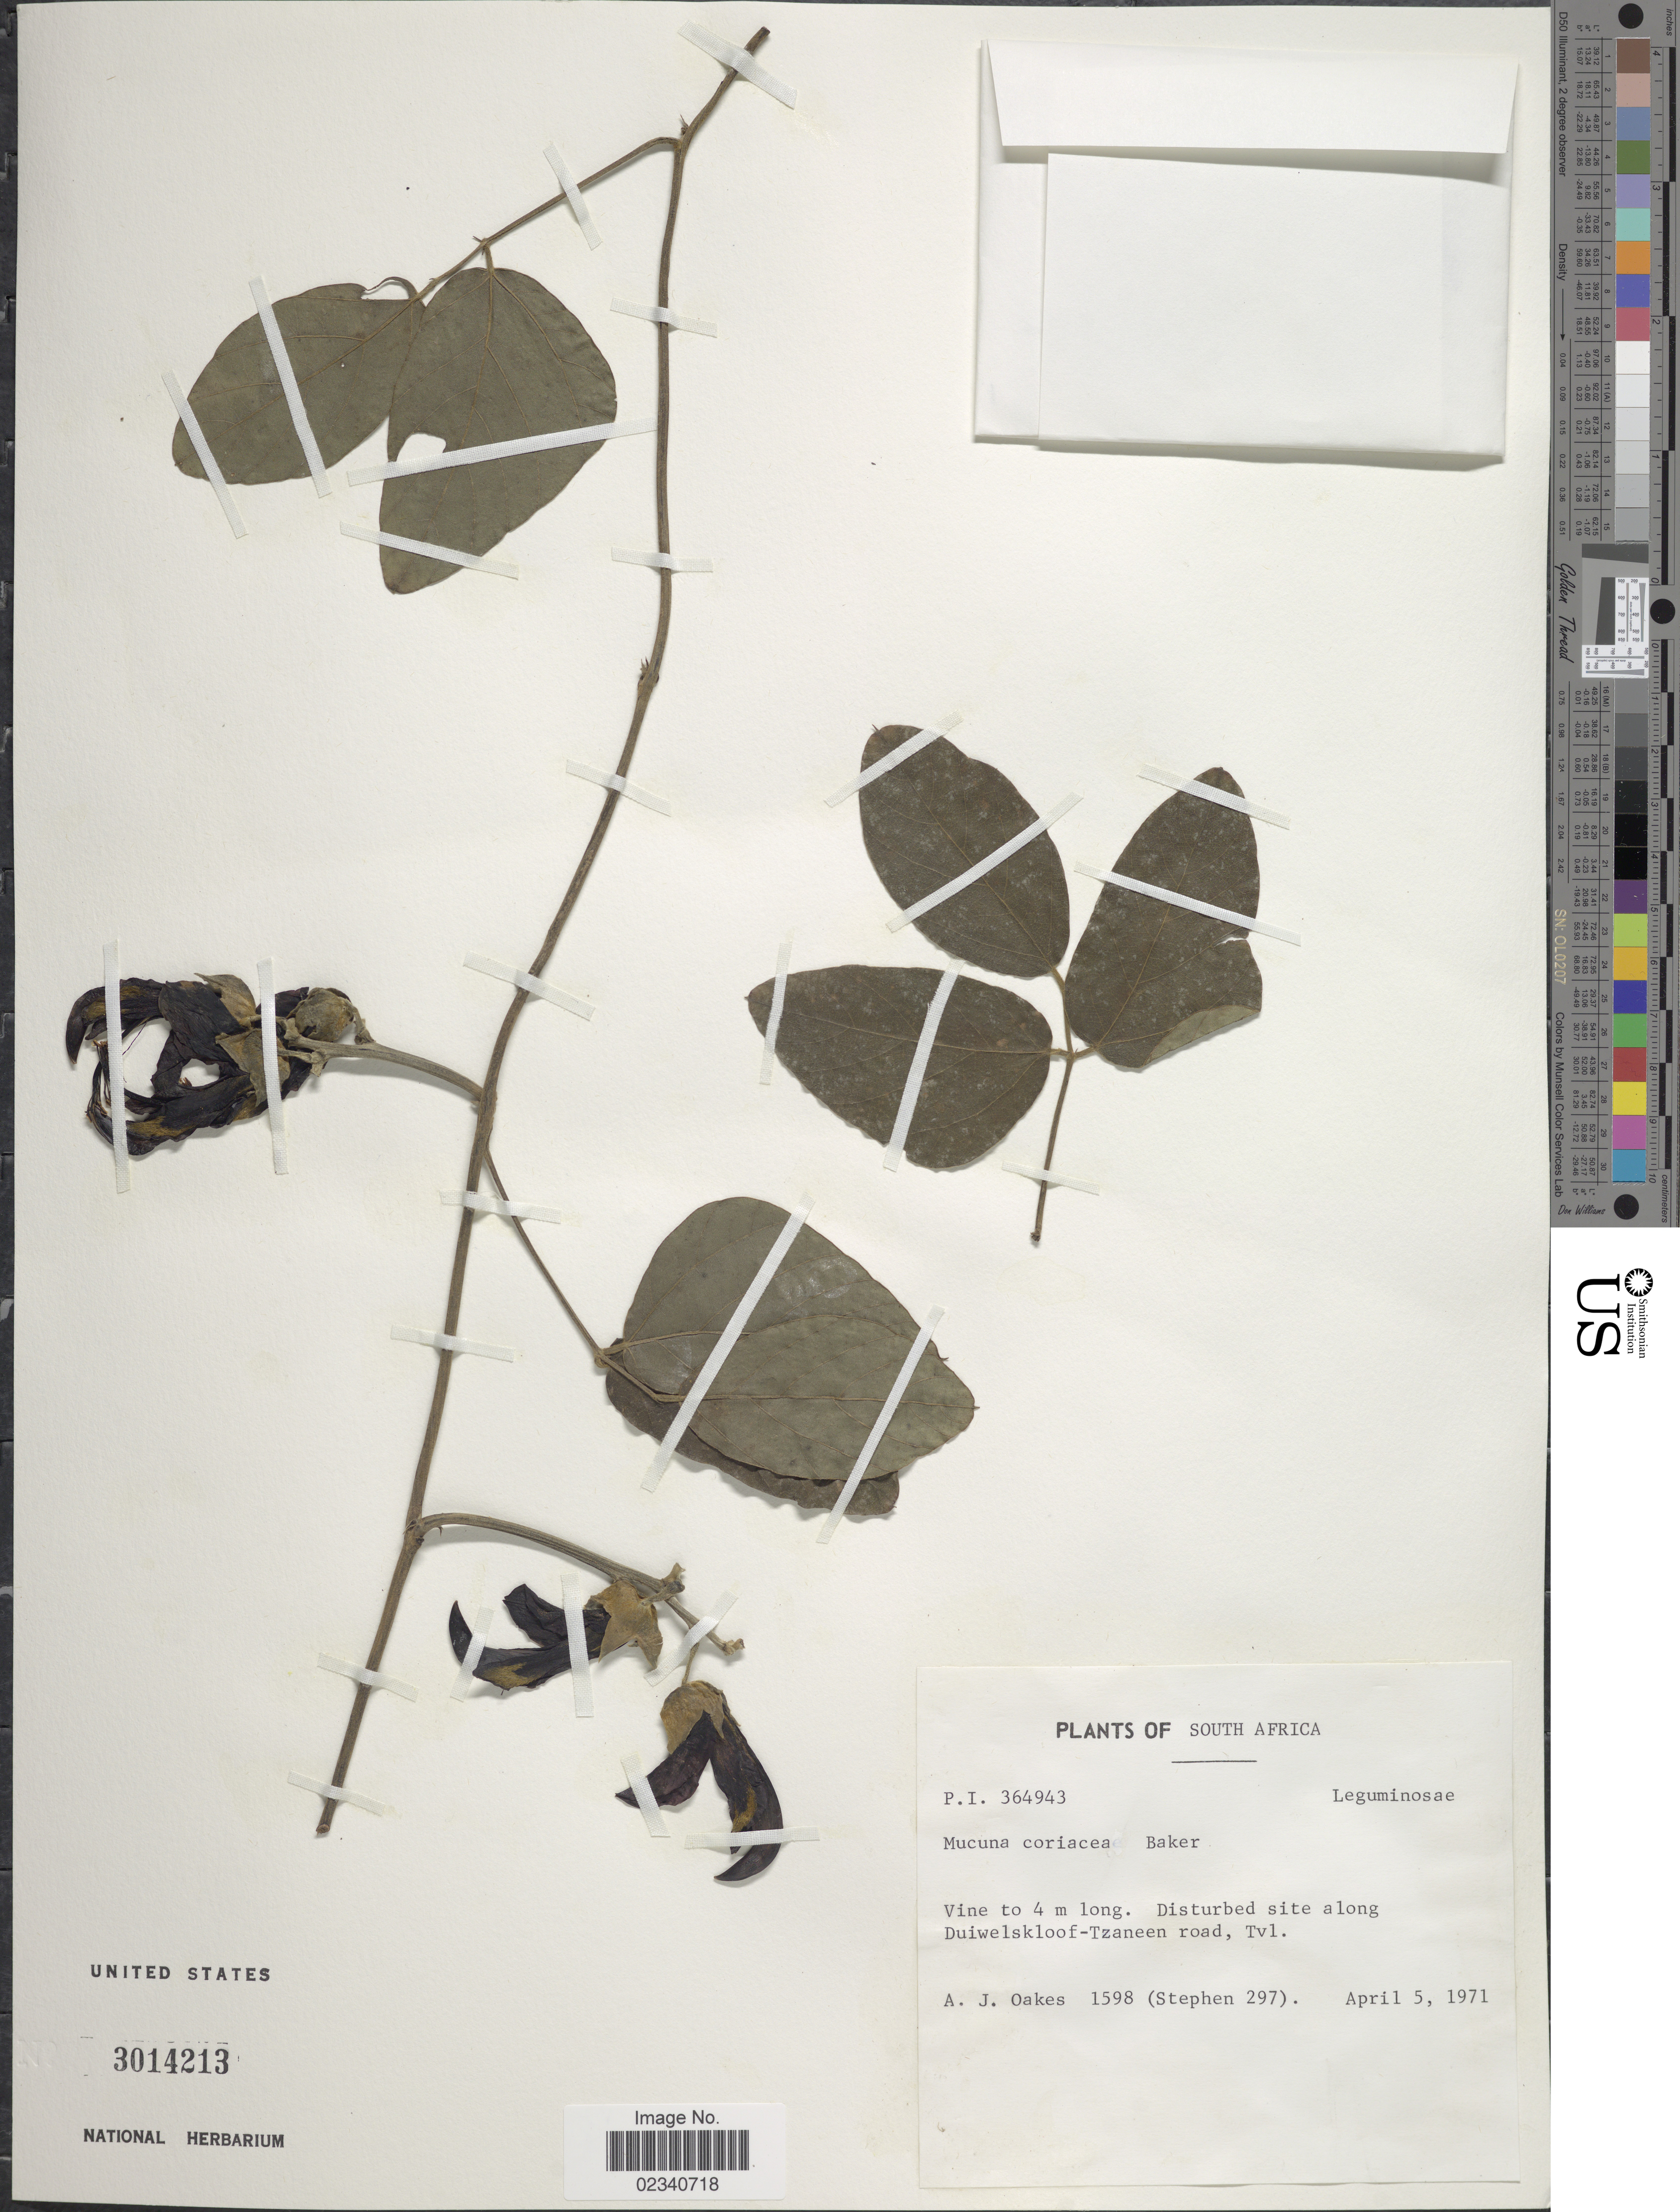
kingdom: Plantae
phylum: Tracheophyta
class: Magnoliopsida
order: Fabales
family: Fabaceae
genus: Mucuna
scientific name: Mucuna coriacea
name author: Baker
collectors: A. Oakes & Stephen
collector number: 1598/297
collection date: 1971-04-05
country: South Africa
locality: South Africa. Duiwelskloof-Tzaneen road, Tvl.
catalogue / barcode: US 3014213